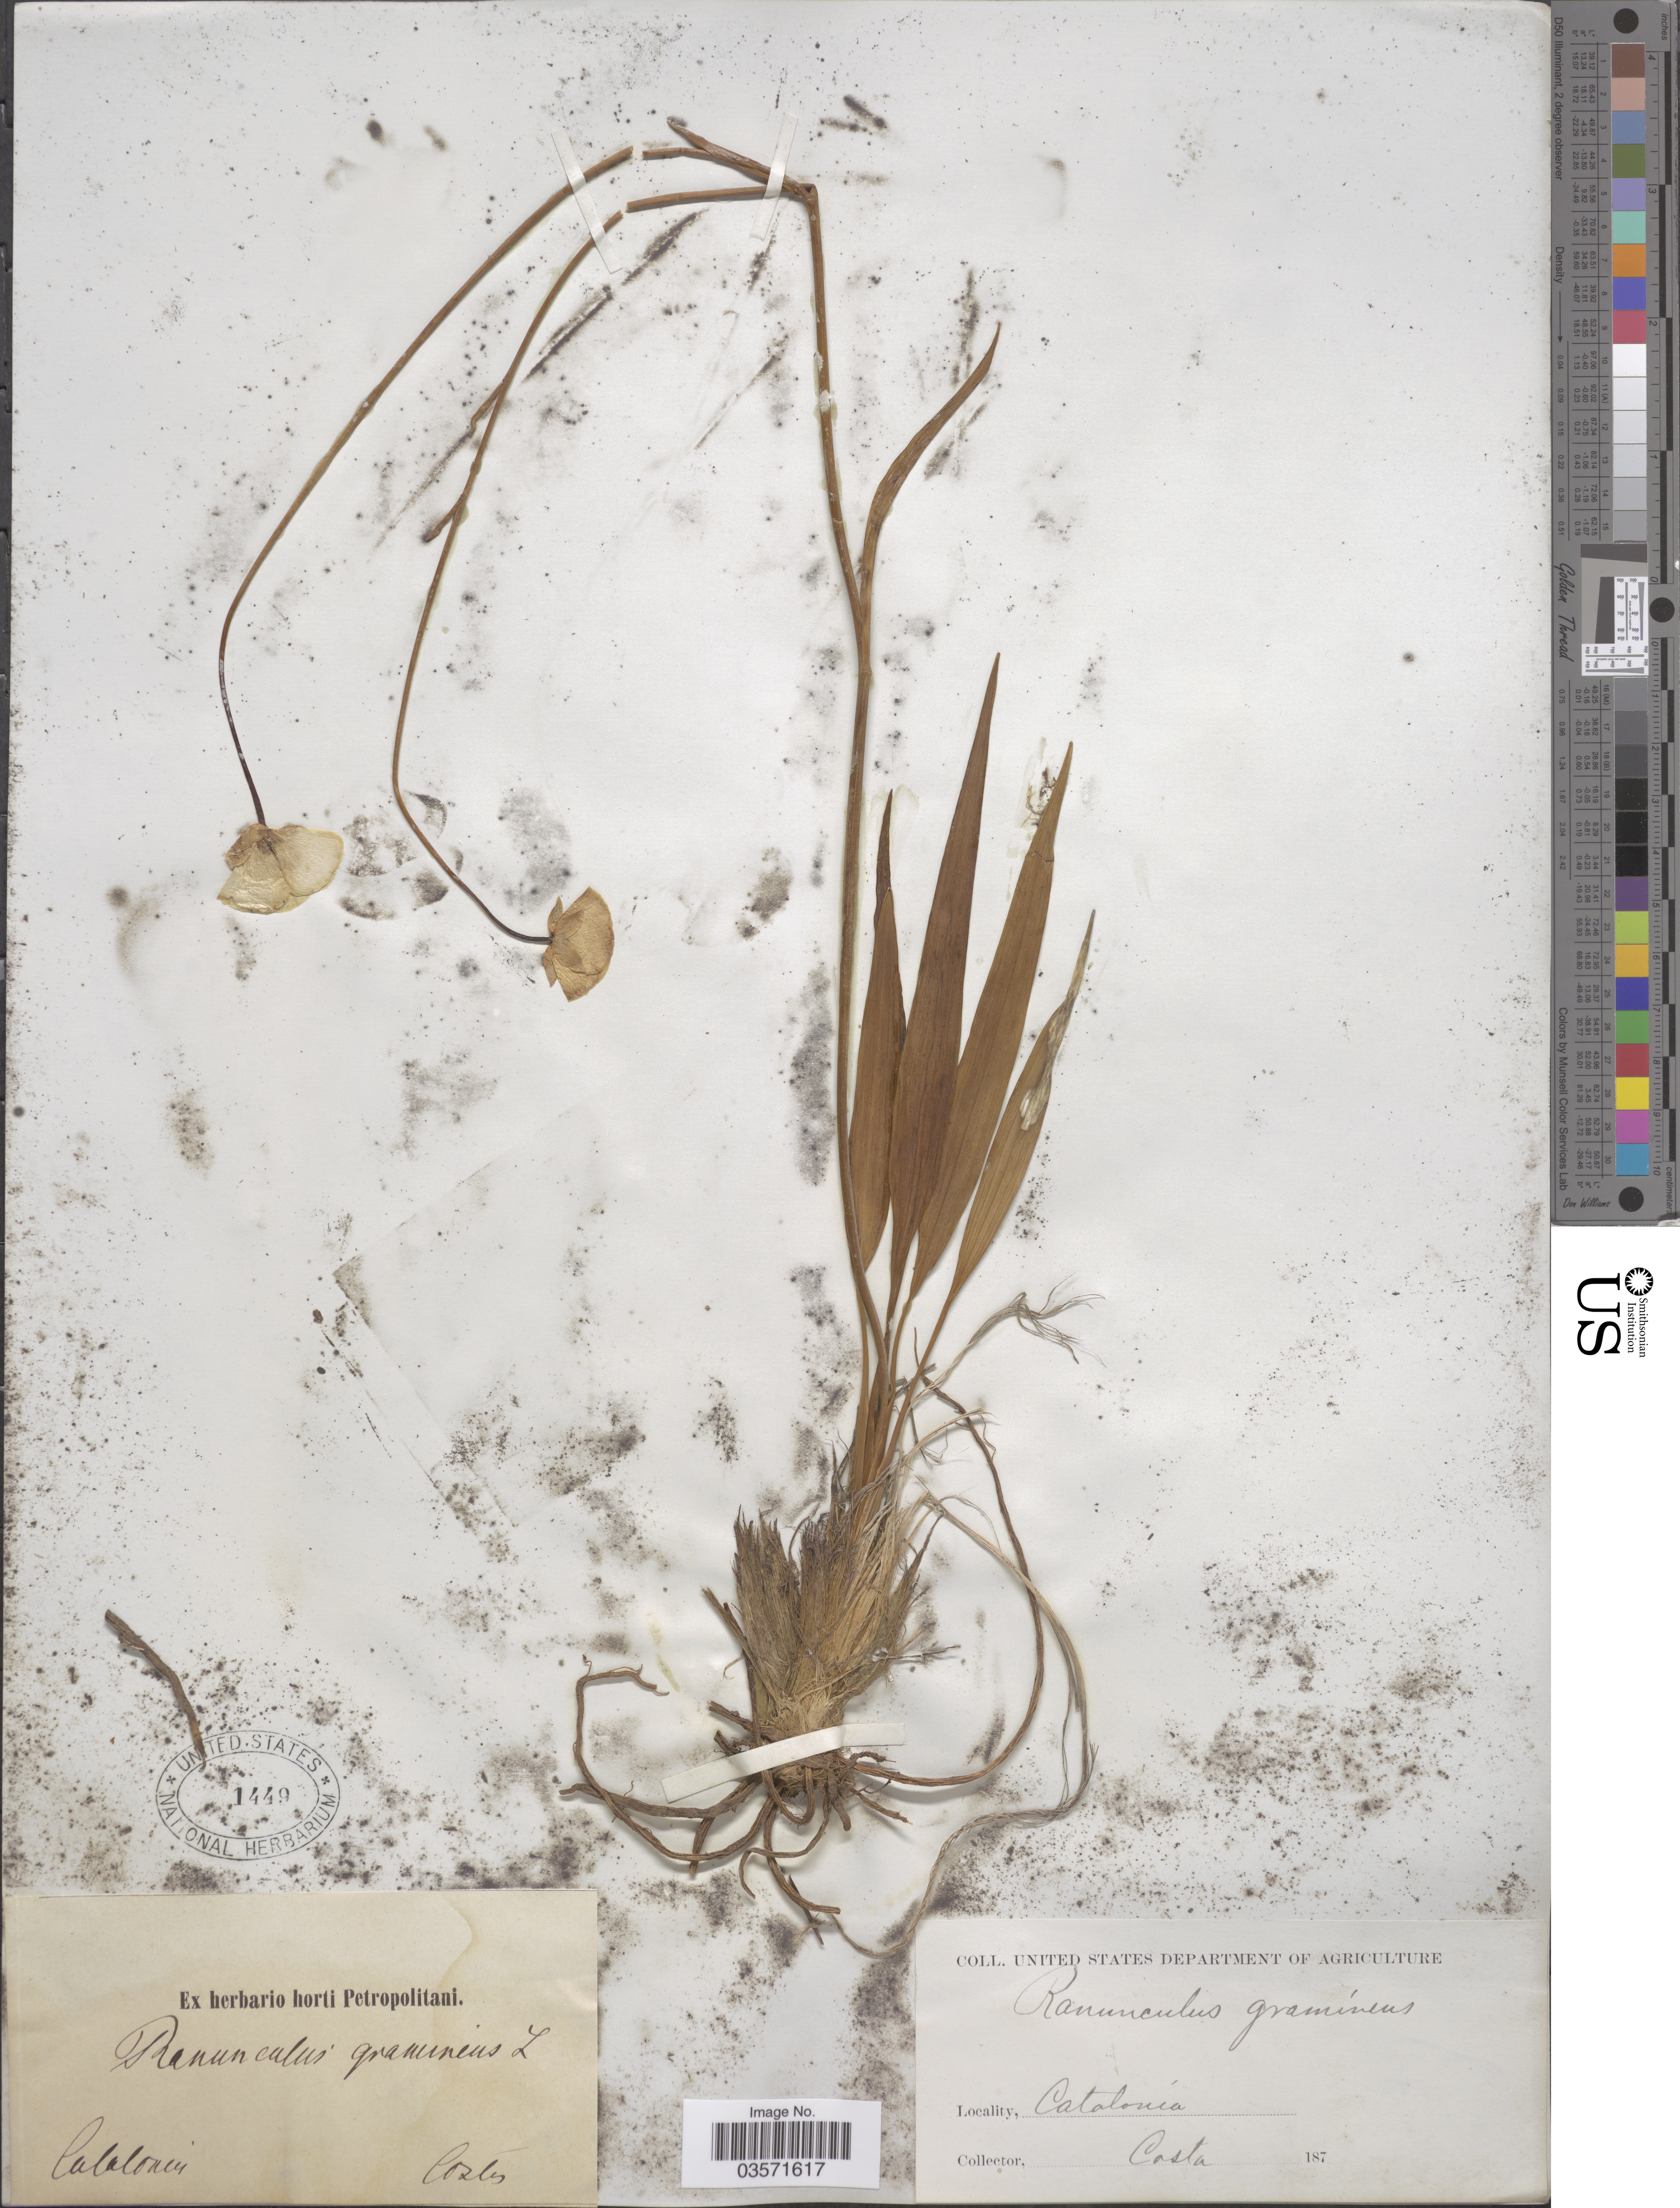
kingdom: Plantae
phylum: Tracheophyta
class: Magnoliopsida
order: Ranunculales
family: Ranunculaceae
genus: Ranunculus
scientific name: Ranunculus gramineus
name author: L.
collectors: -. Costa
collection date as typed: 187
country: Spain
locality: Catalonia.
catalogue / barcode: US 1449